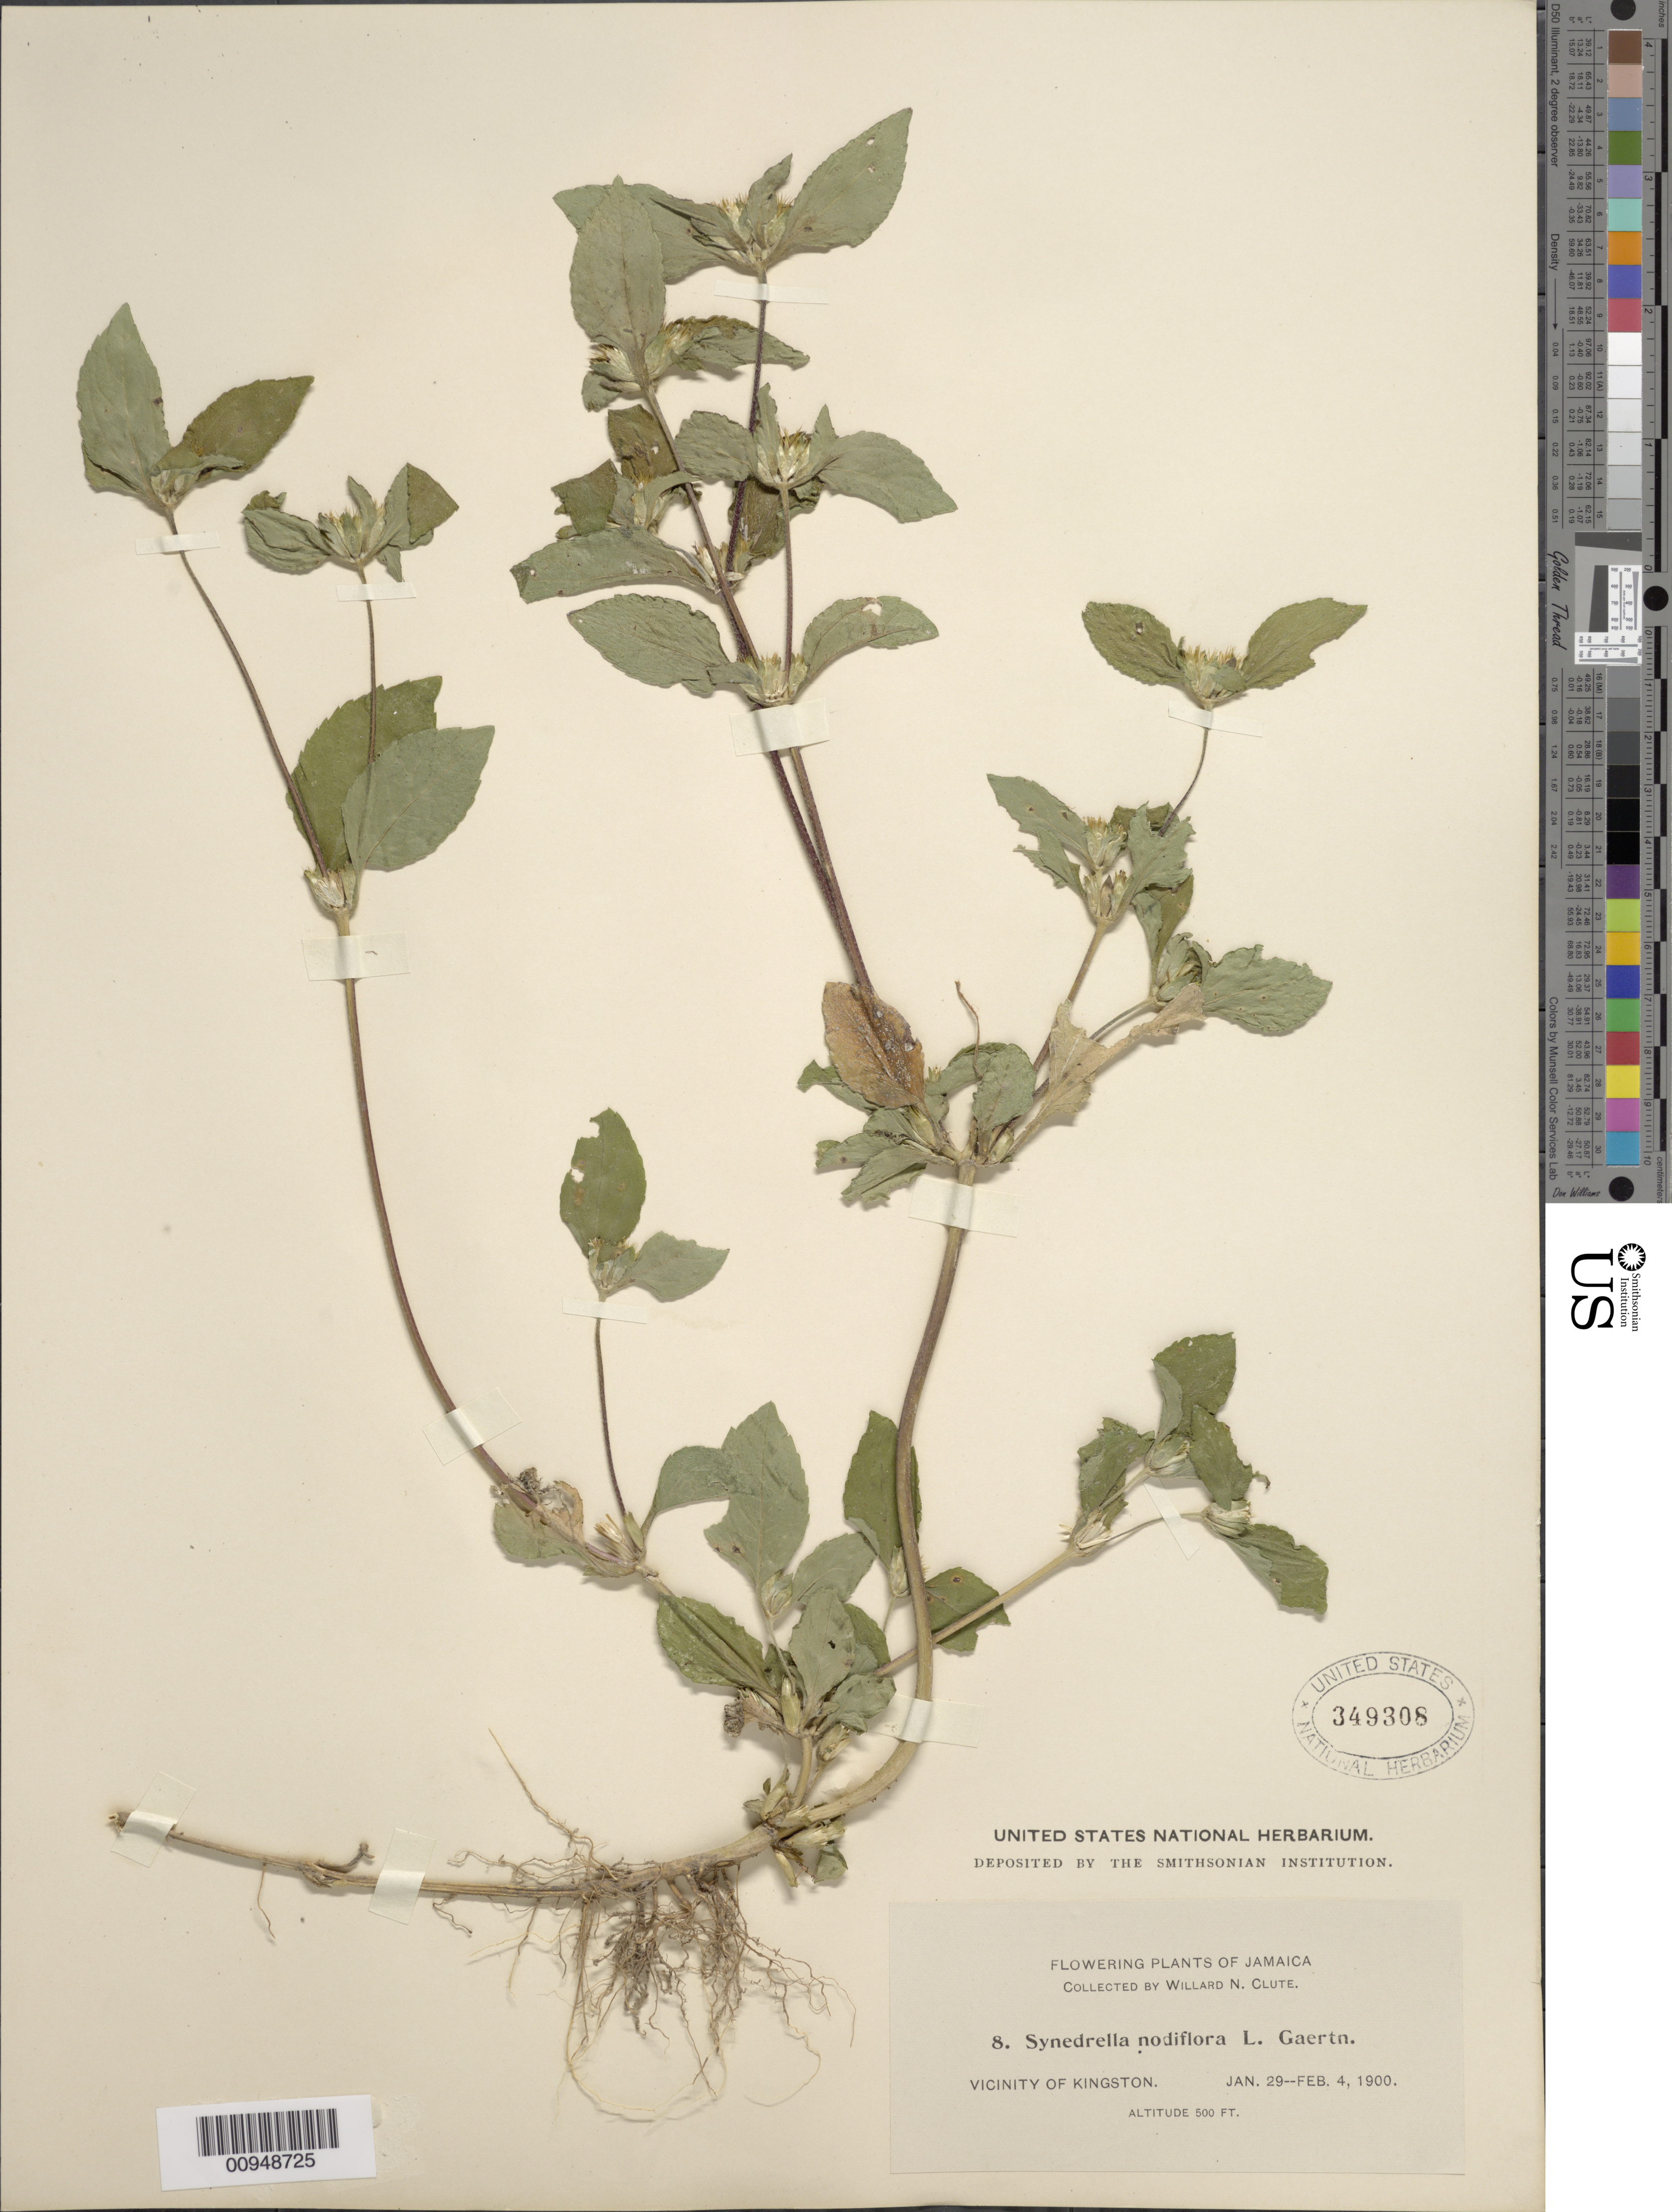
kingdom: Plantae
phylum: Tracheophyta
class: Magnoliopsida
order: Asterales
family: Asteraceae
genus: Synedrella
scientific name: Synedrella nodiflora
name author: (L.) Gaertn.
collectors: W. N. Clute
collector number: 8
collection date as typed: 29 Jan 1900 to 04 Feb 1900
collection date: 1900-01-29/1900-02-04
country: Jamaica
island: Jamaica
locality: Vicinity of Kingston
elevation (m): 152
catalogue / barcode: US 349308